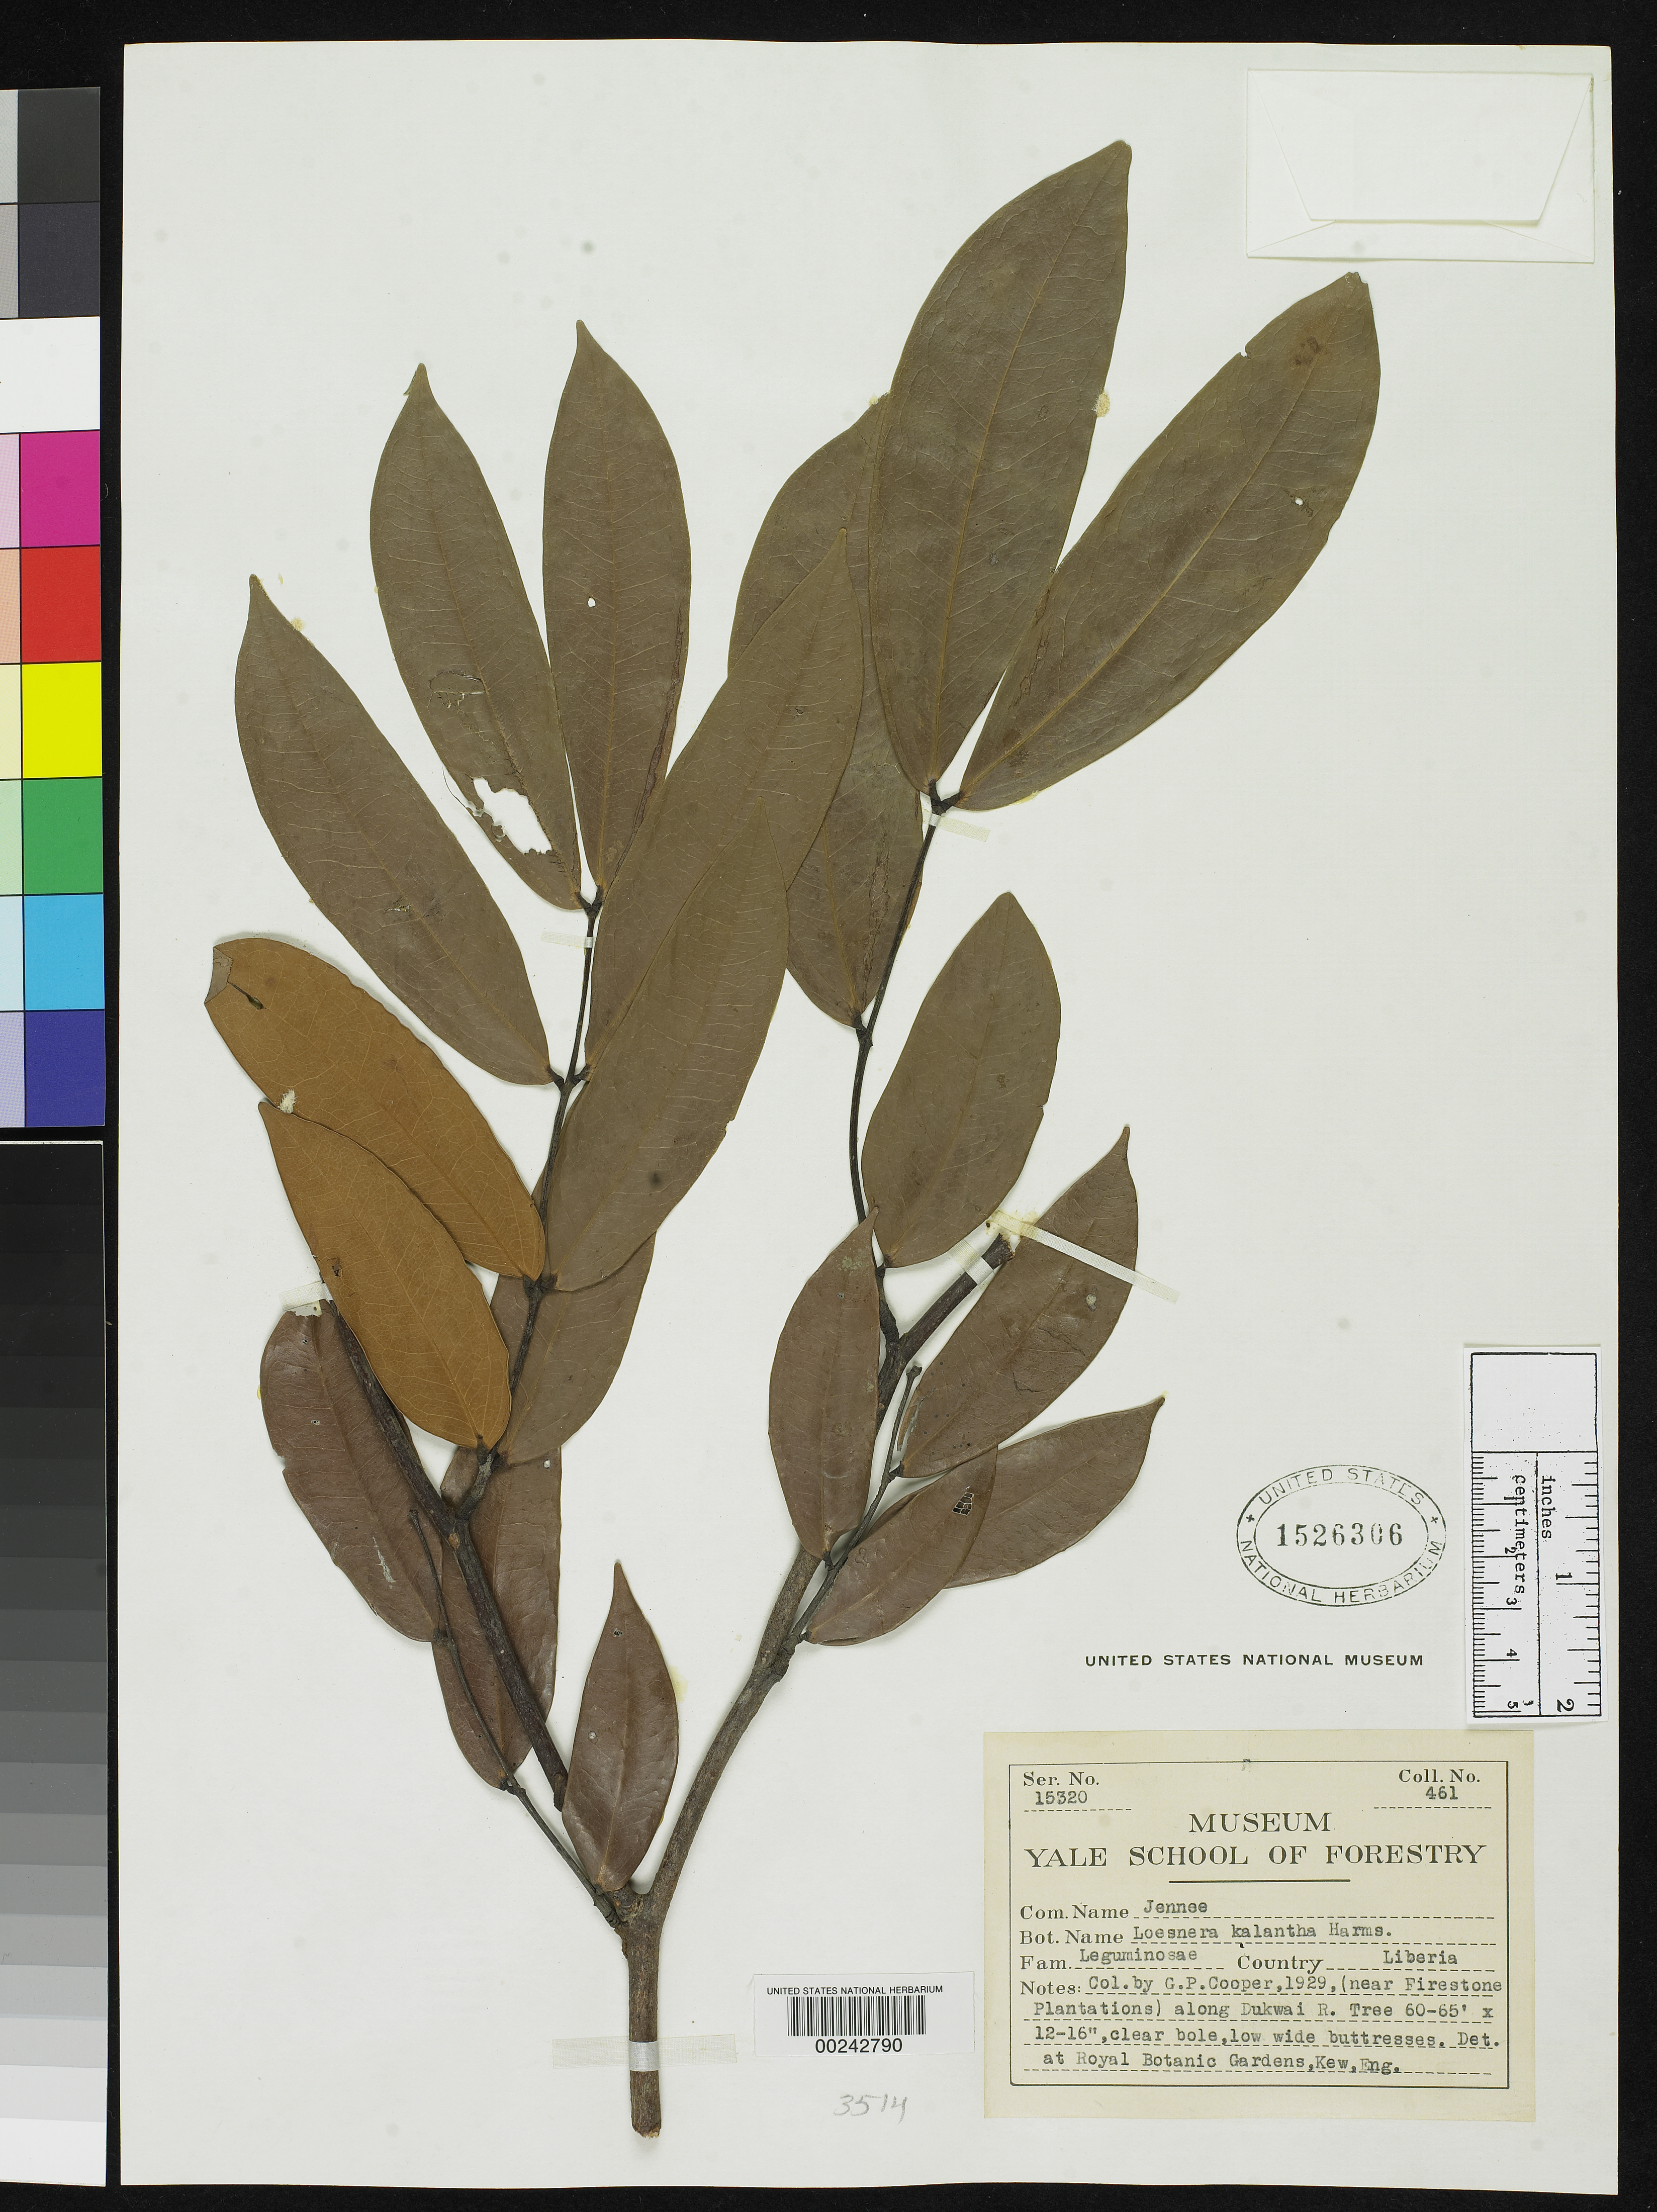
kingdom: Plantae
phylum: Tracheophyta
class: Magnoliopsida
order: Fabales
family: Fabaceae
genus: Loesenera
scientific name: Loesenera kalantha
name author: Harms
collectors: G. Cooper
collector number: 461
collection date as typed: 1929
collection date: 1929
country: Liberia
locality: Near firestone plantations, along dukwai river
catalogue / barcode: US 1526306